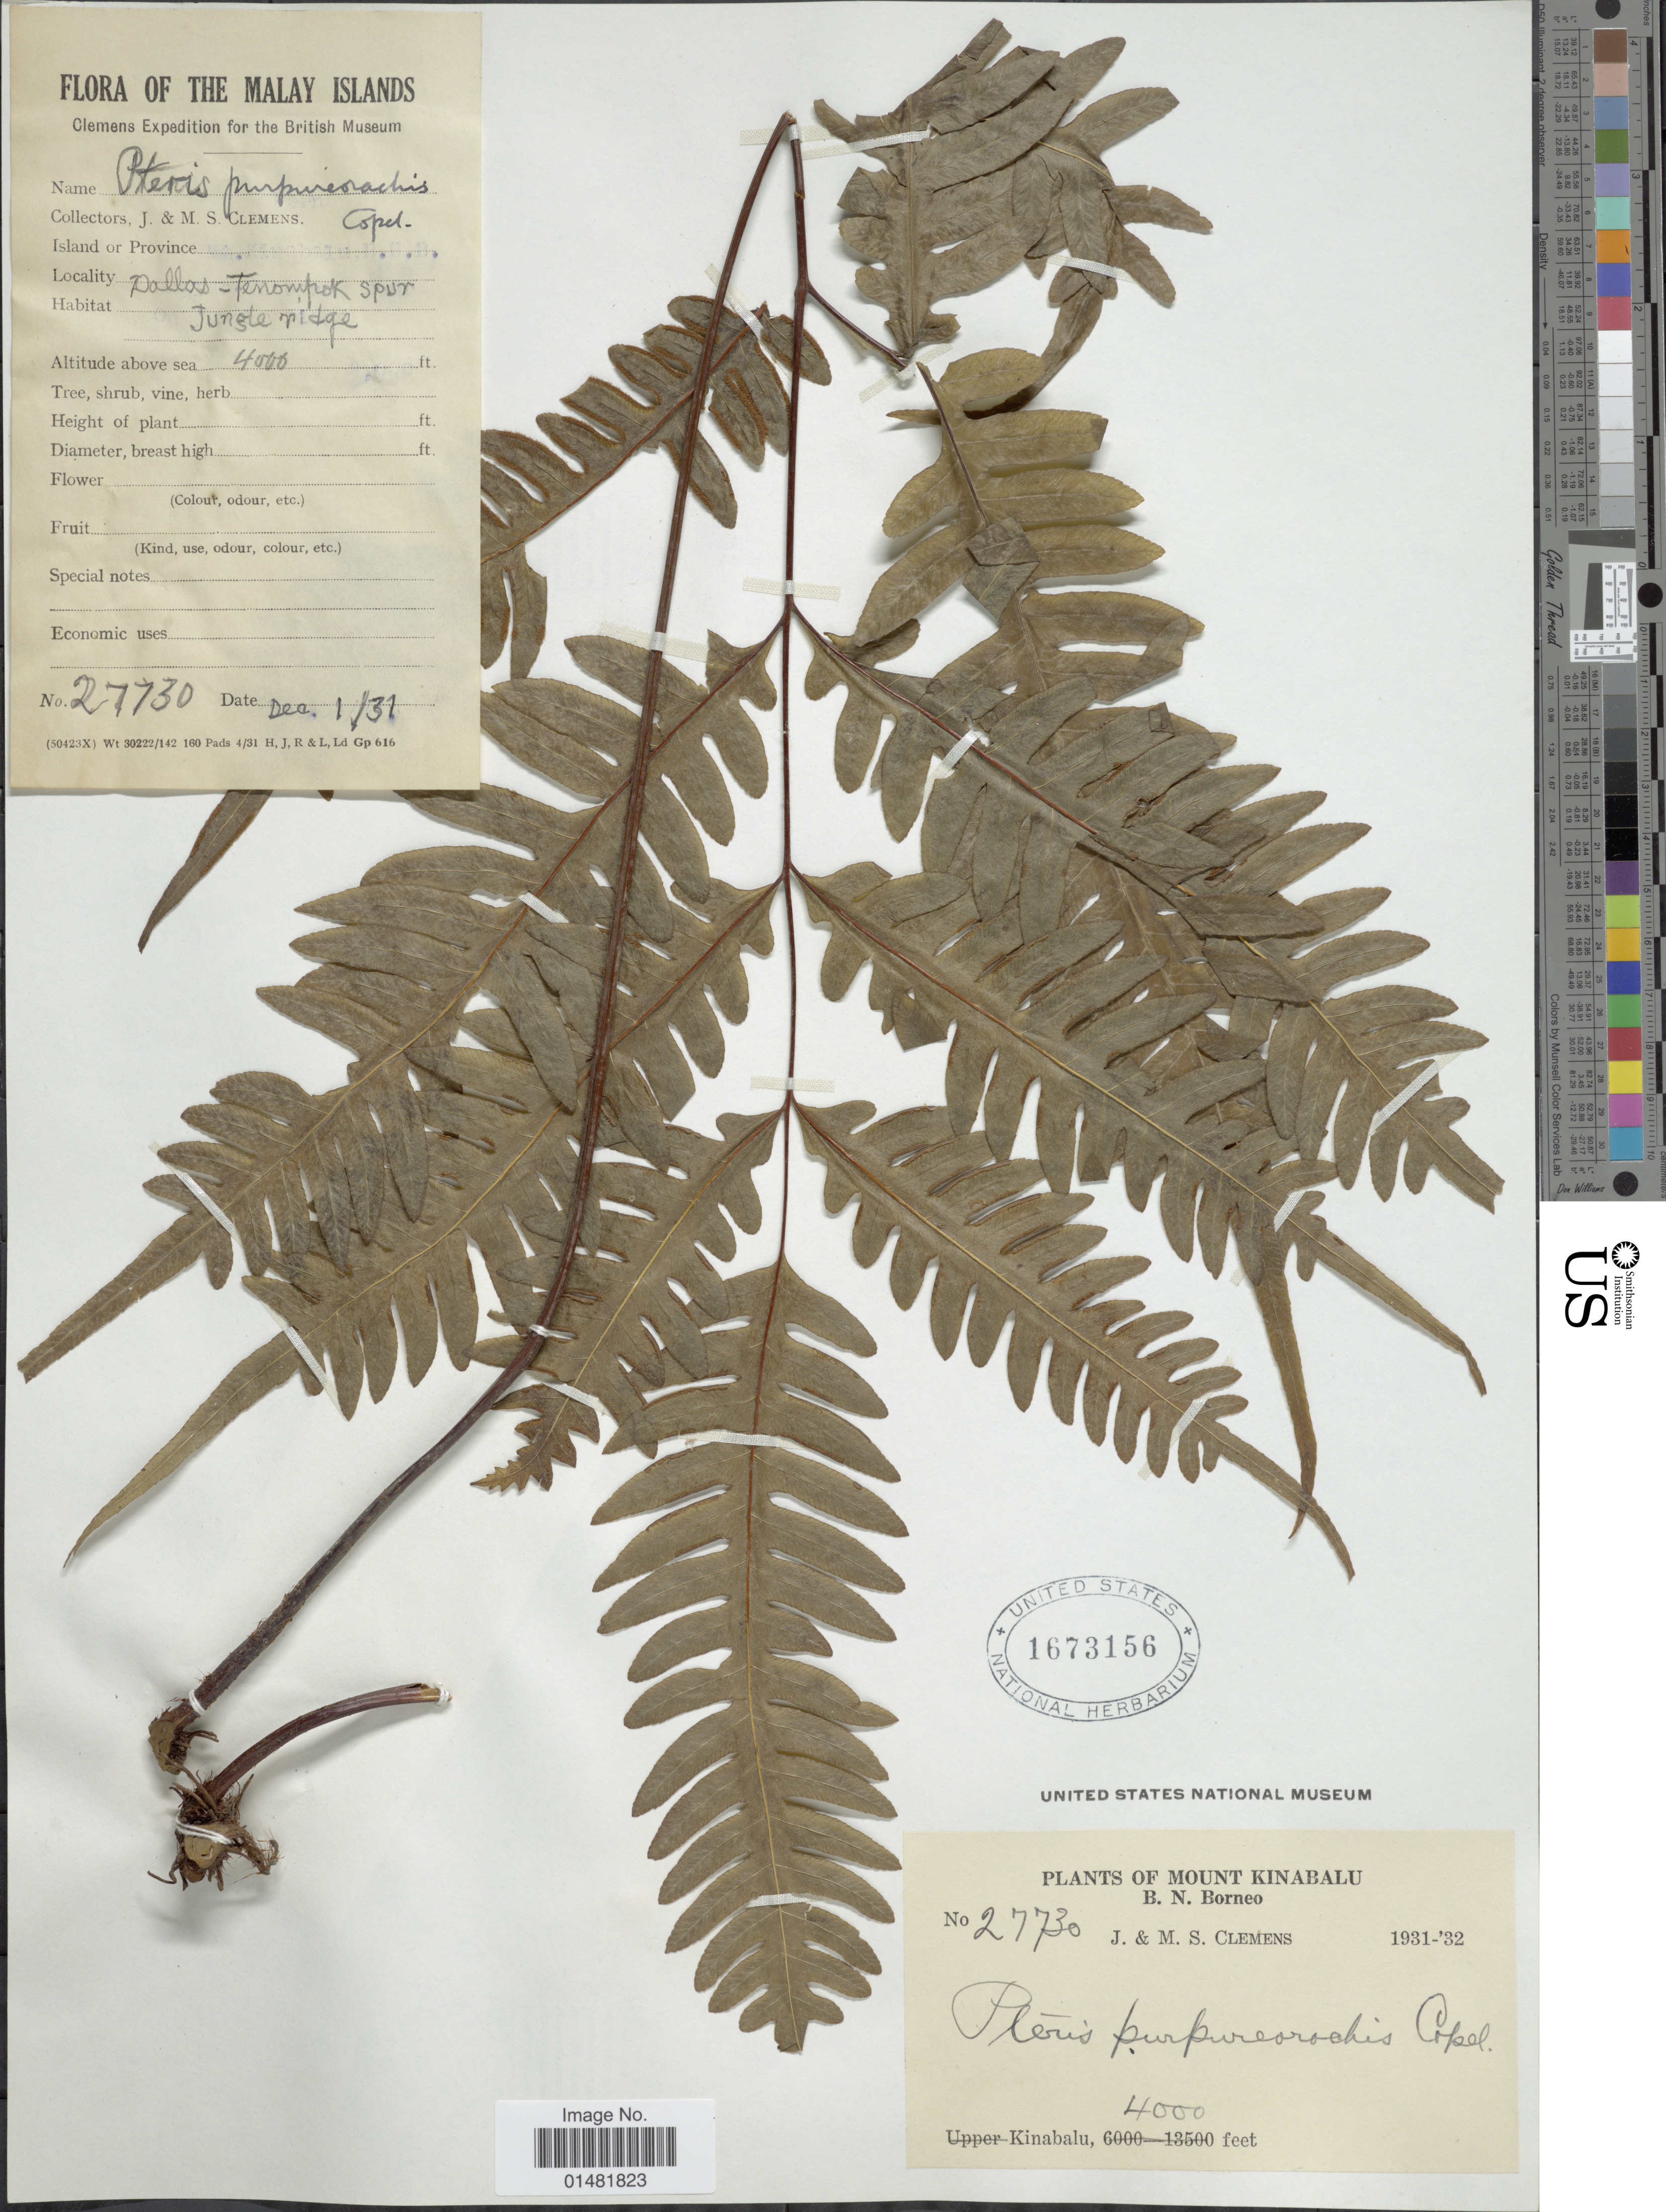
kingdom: Plantae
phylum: Tracheophyta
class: Polypodiopsida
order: Polypodiales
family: Pteridaceae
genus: Pteris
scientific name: Pteris purpureorachis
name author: Copel.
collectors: J. Clemens & M. S. Clemens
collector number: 27730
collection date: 1931-12-01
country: Malaysia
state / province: Sabah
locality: Mount Kinabalu, B.N. Borneo, Kinabalu, Dallas-Tenompok spur Jungle ridge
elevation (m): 1219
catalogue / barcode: US 1673156